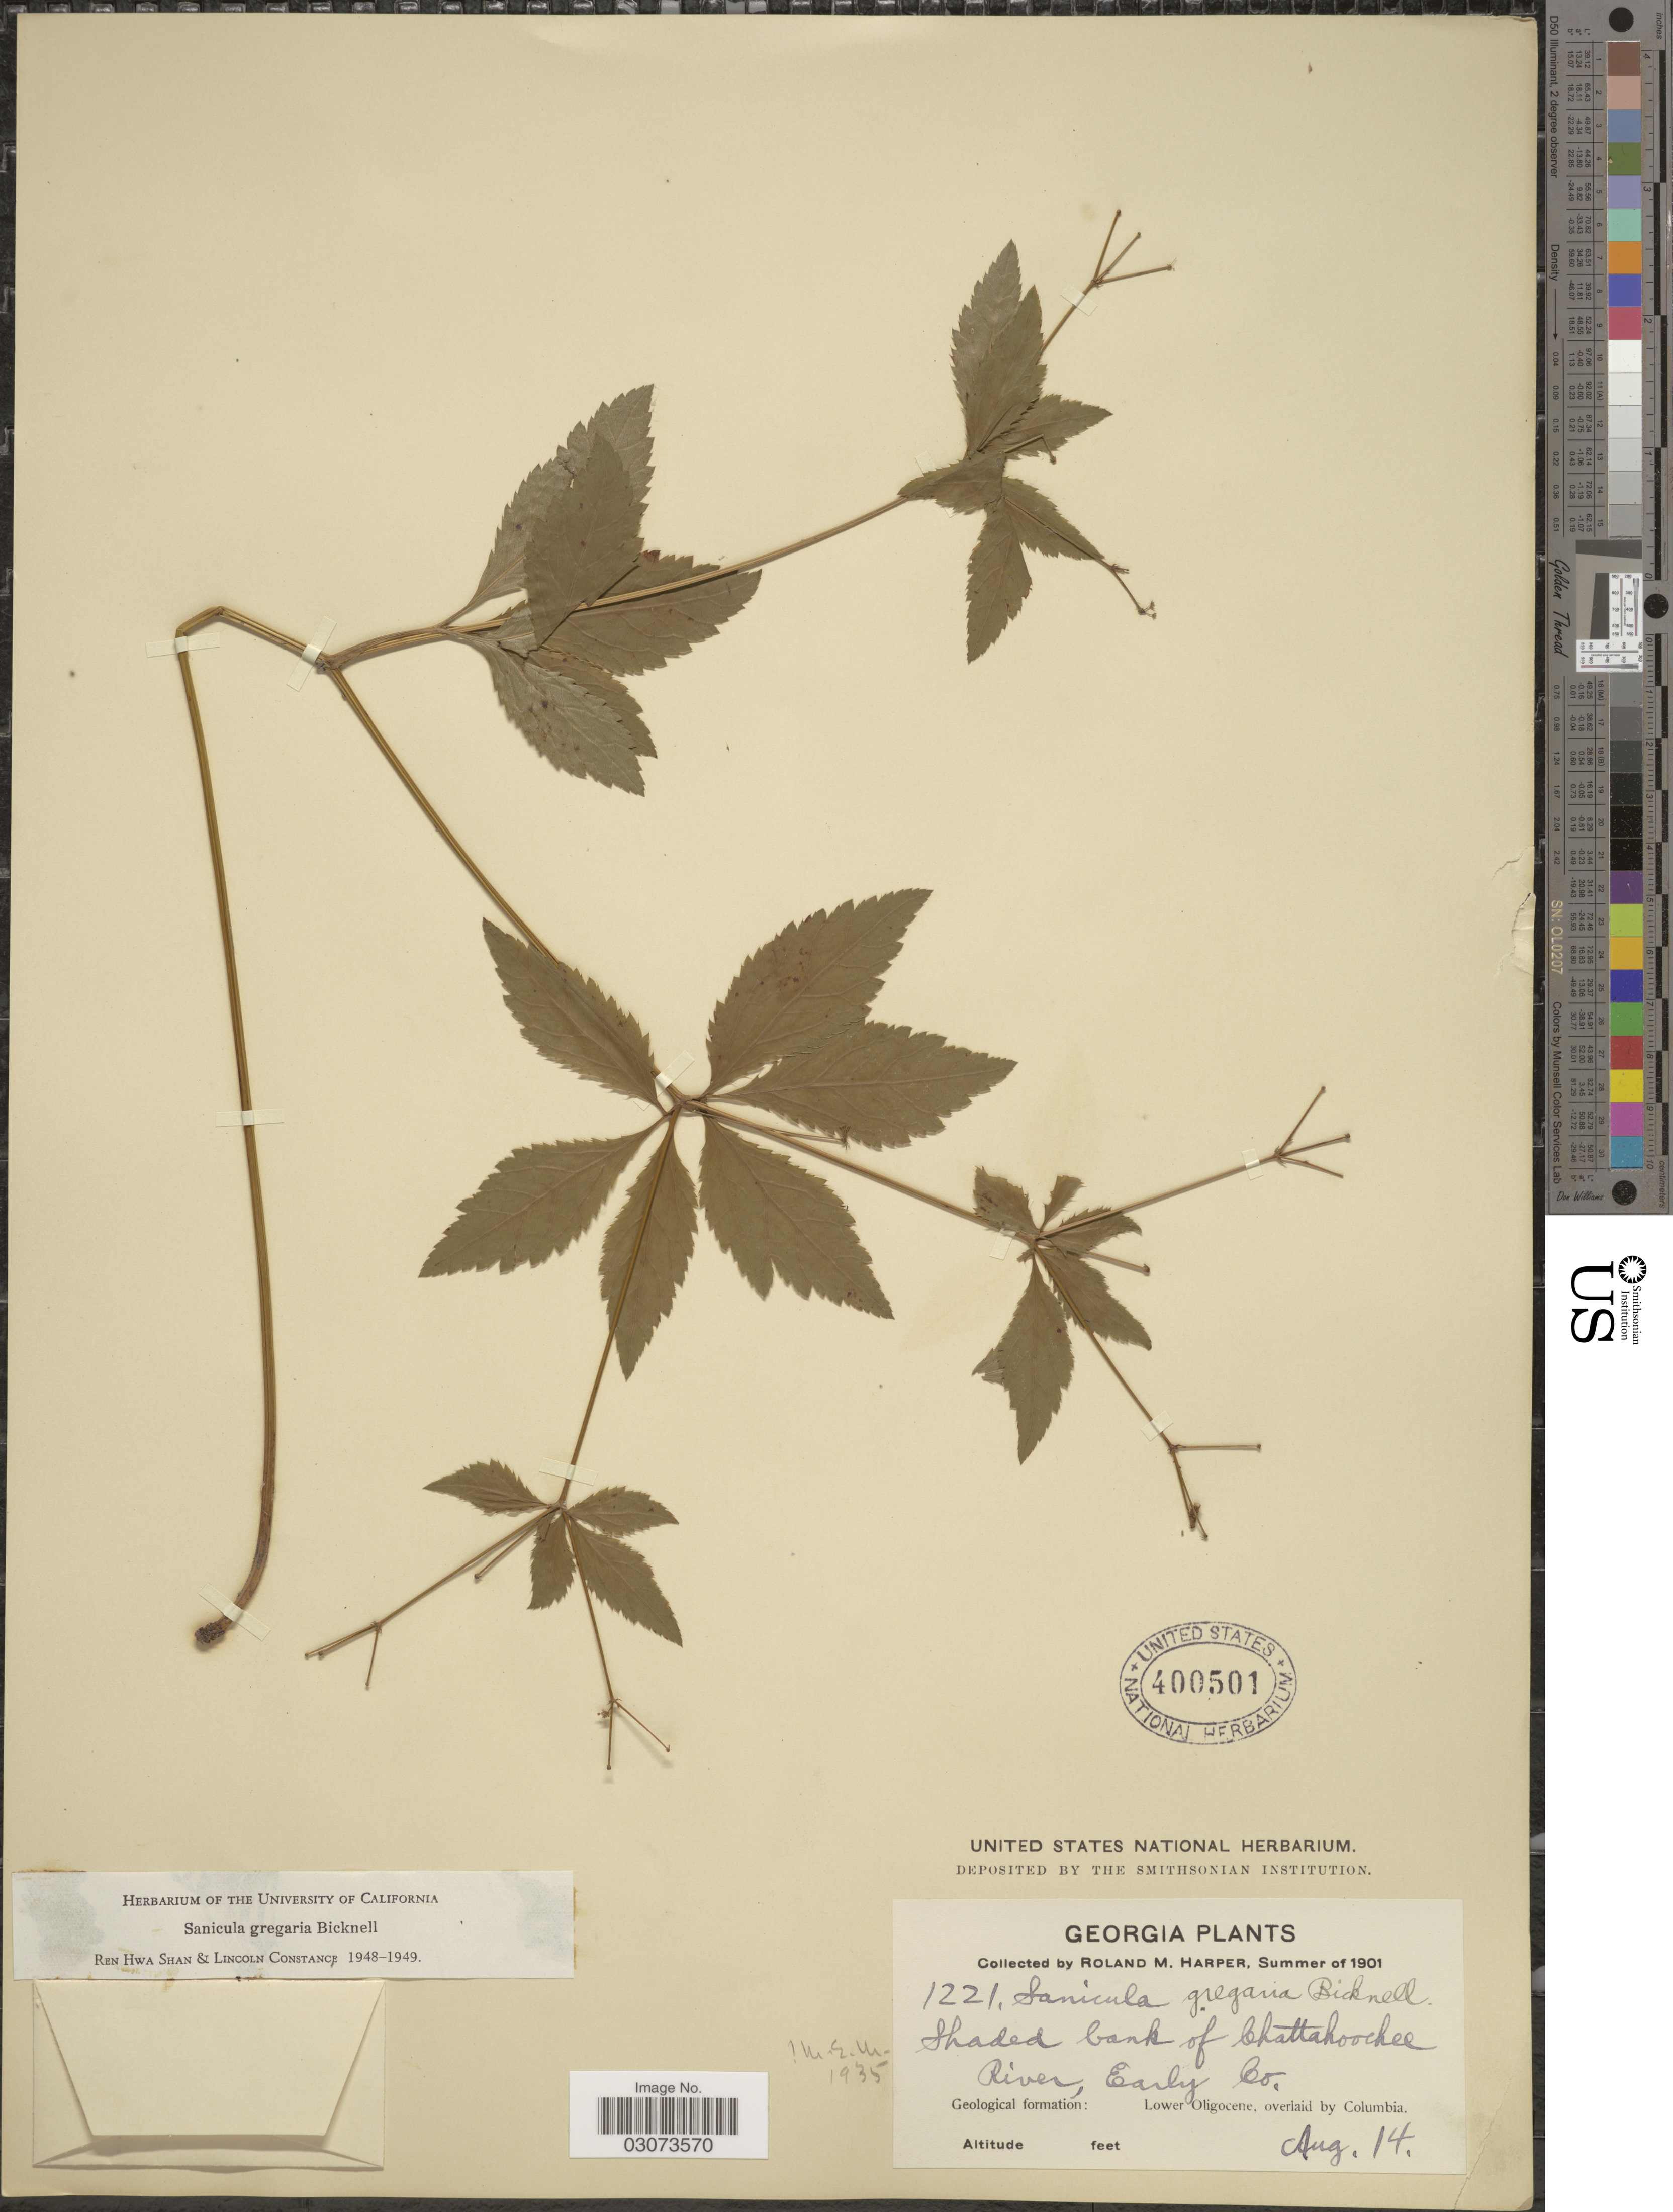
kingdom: Plantae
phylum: Tracheophyta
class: Magnoliopsida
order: Apiales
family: Apiaceae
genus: Sanicula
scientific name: Sanicula gregaria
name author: E.P. Bicknell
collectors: R. M. Harper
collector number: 1221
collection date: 1901-08-14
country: United States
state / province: Georgia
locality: Chattahoochee River, Early Co.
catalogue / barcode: US 400501